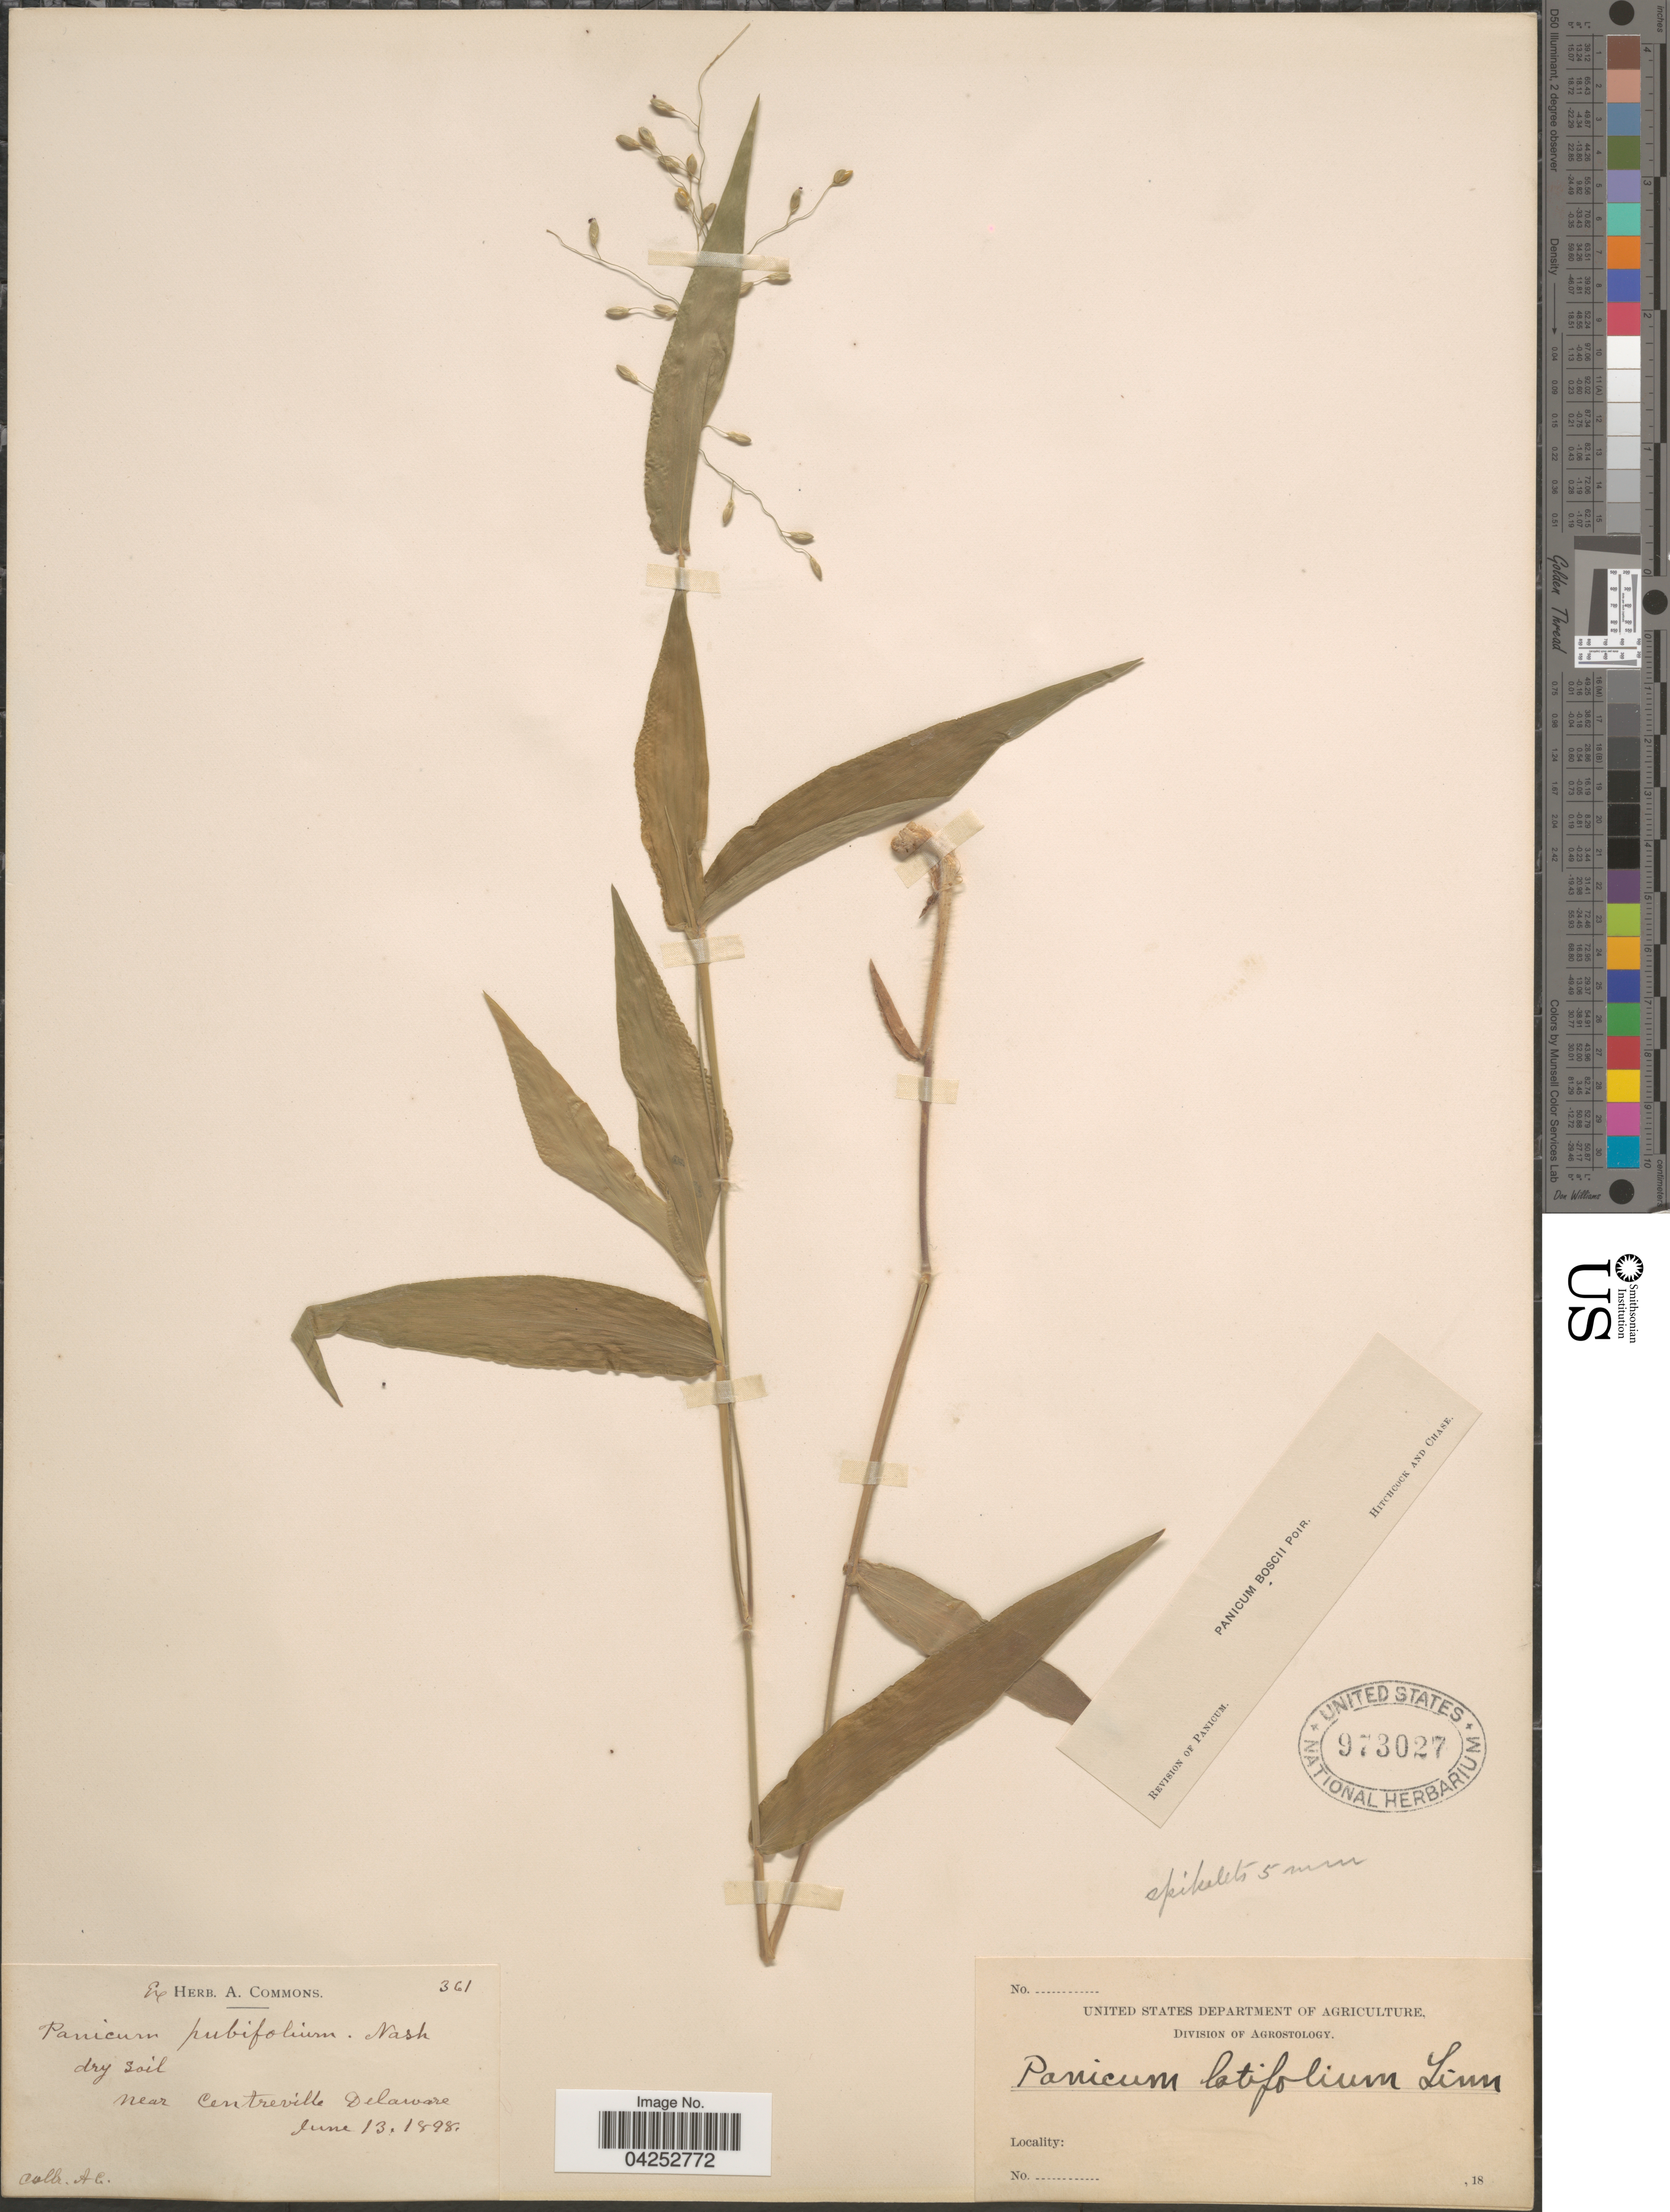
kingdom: Plantae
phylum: Tracheophyta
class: Liliopsida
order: Poales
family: Poaceae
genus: Dichanthelium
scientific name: Dichanthelium boscii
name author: (Poir.) Gould & C.A. Clark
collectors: A. Commons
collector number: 361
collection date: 1898-06-13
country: United States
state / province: Delaware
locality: Near Centreville.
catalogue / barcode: US 973027